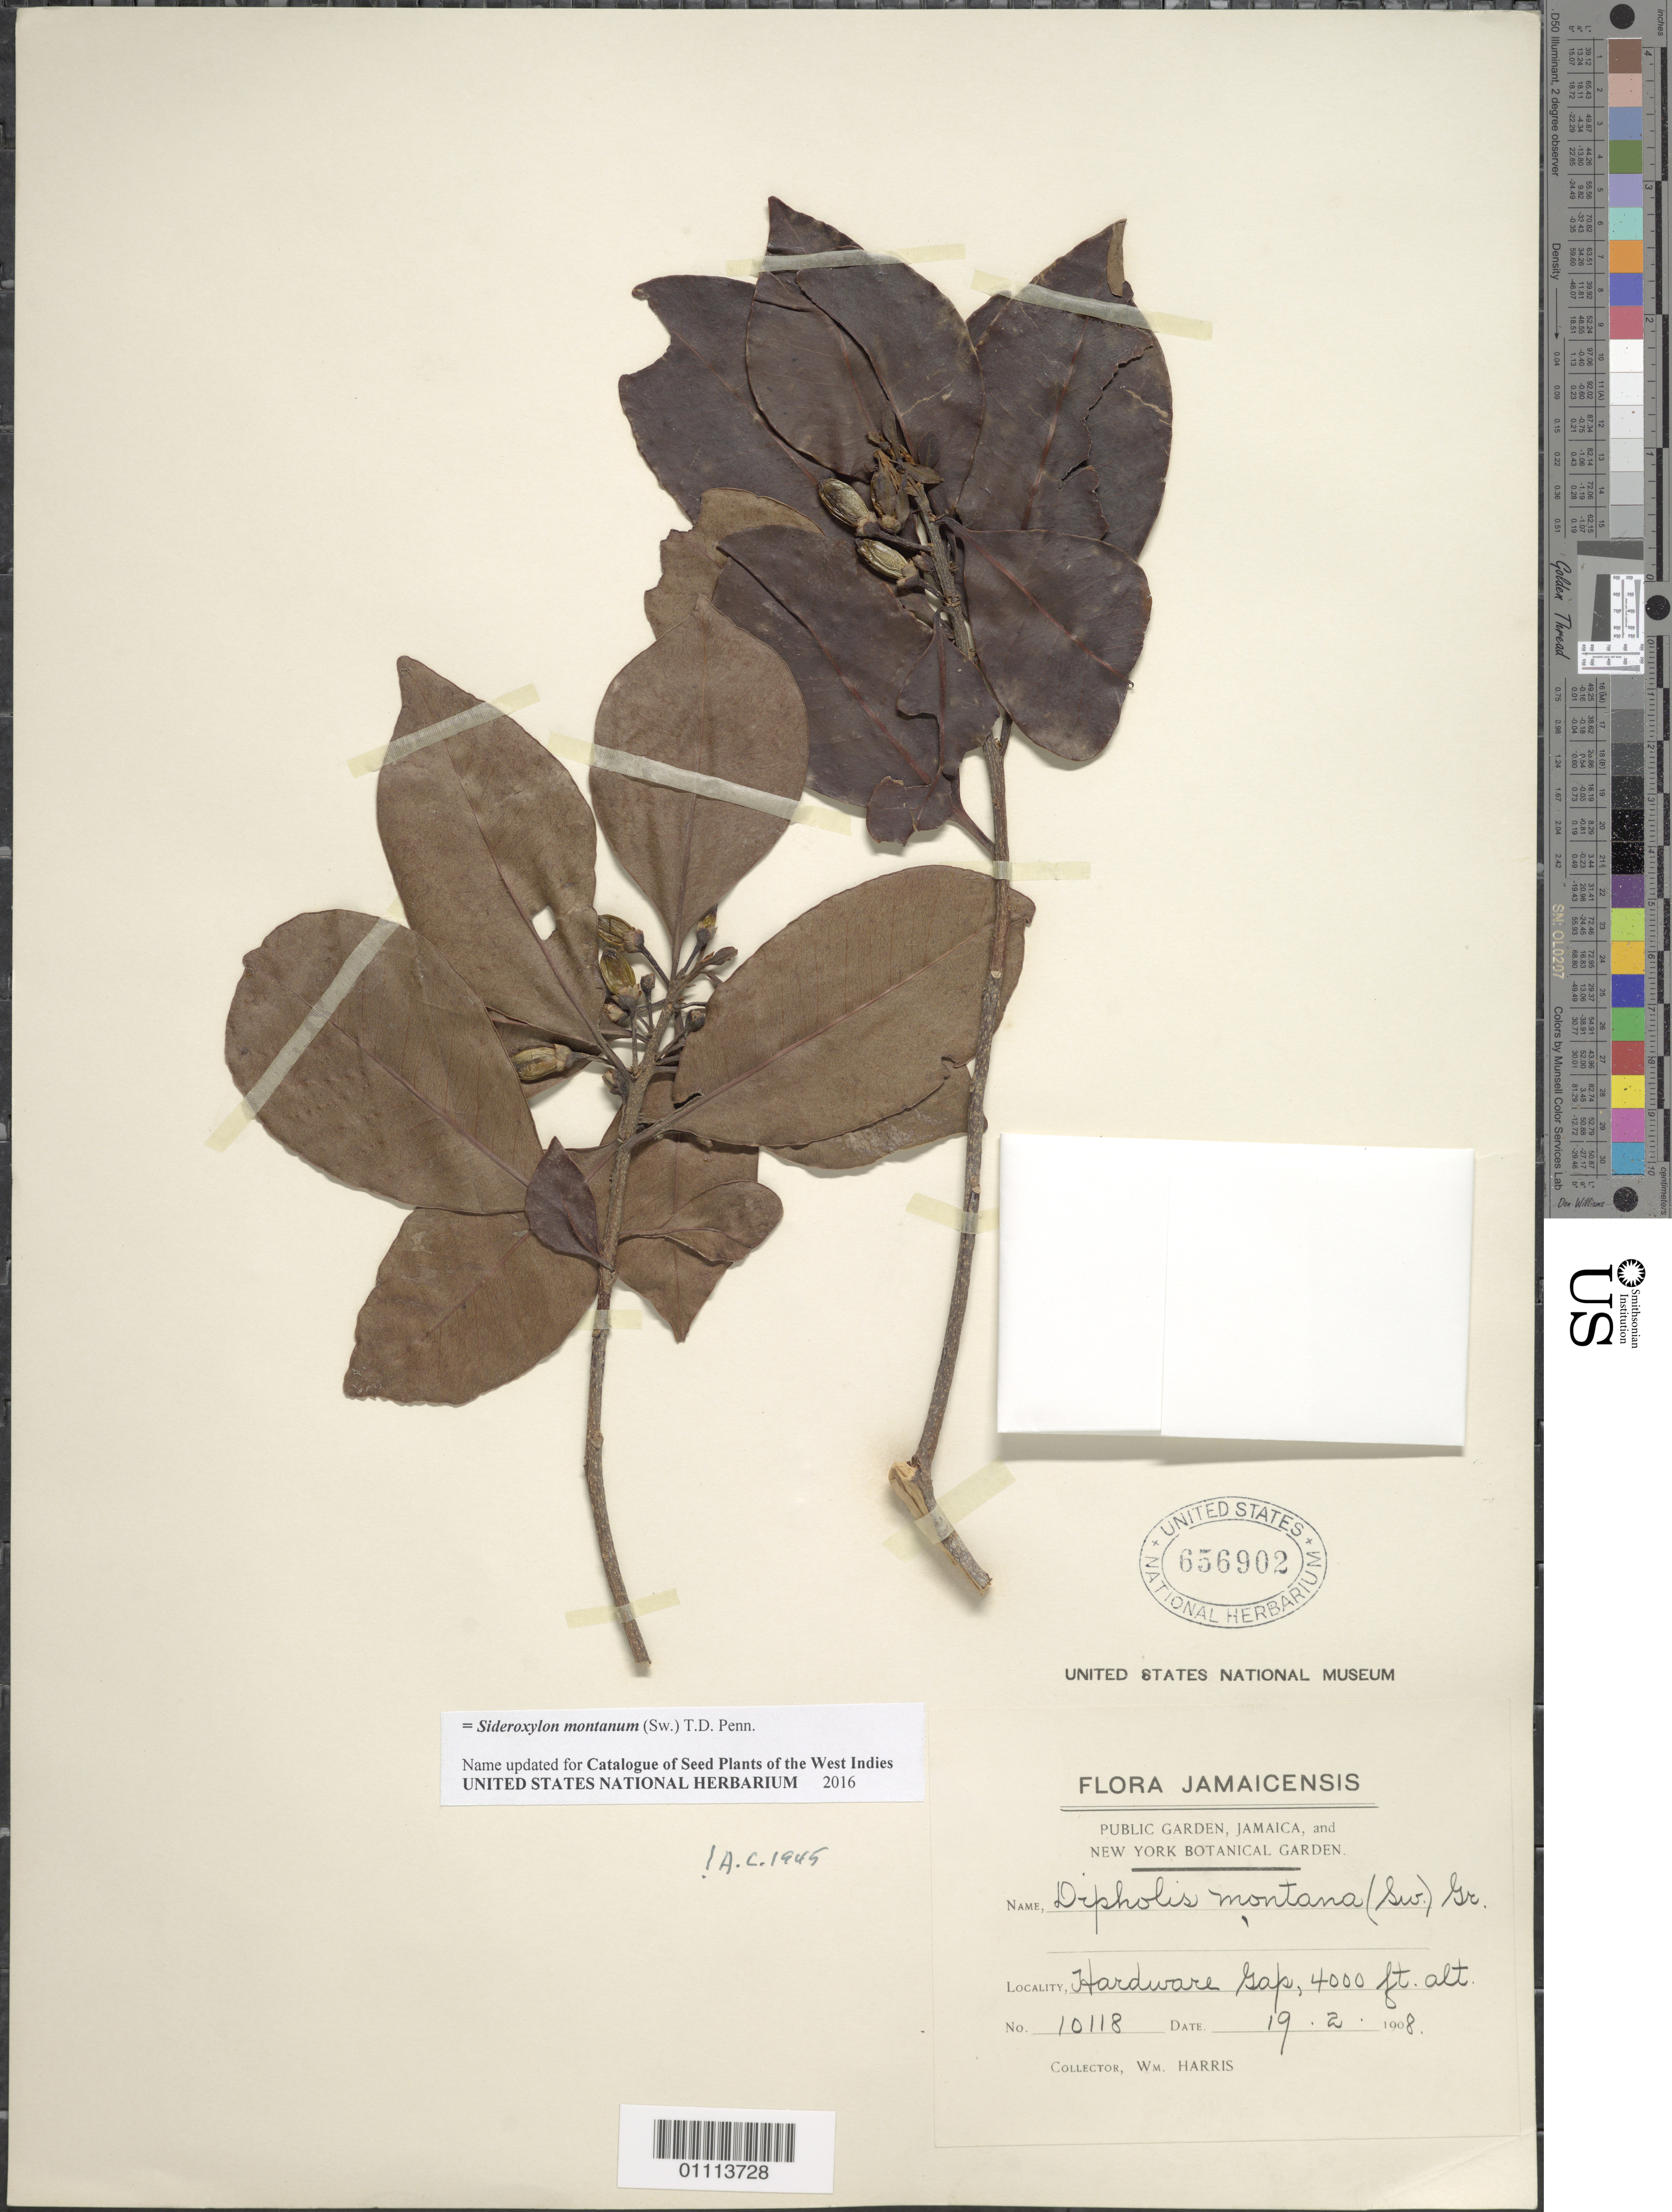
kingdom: Plantae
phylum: Tracheophyta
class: Magnoliopsida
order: Ericales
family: Sapotaceae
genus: Dipholis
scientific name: Dipholis montana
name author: (Sw.) Griseb.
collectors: W. Harris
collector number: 10118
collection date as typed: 19 Feb 1908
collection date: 1908-02-19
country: Jamaica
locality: Hardware Gap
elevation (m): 1219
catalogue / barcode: US 656902